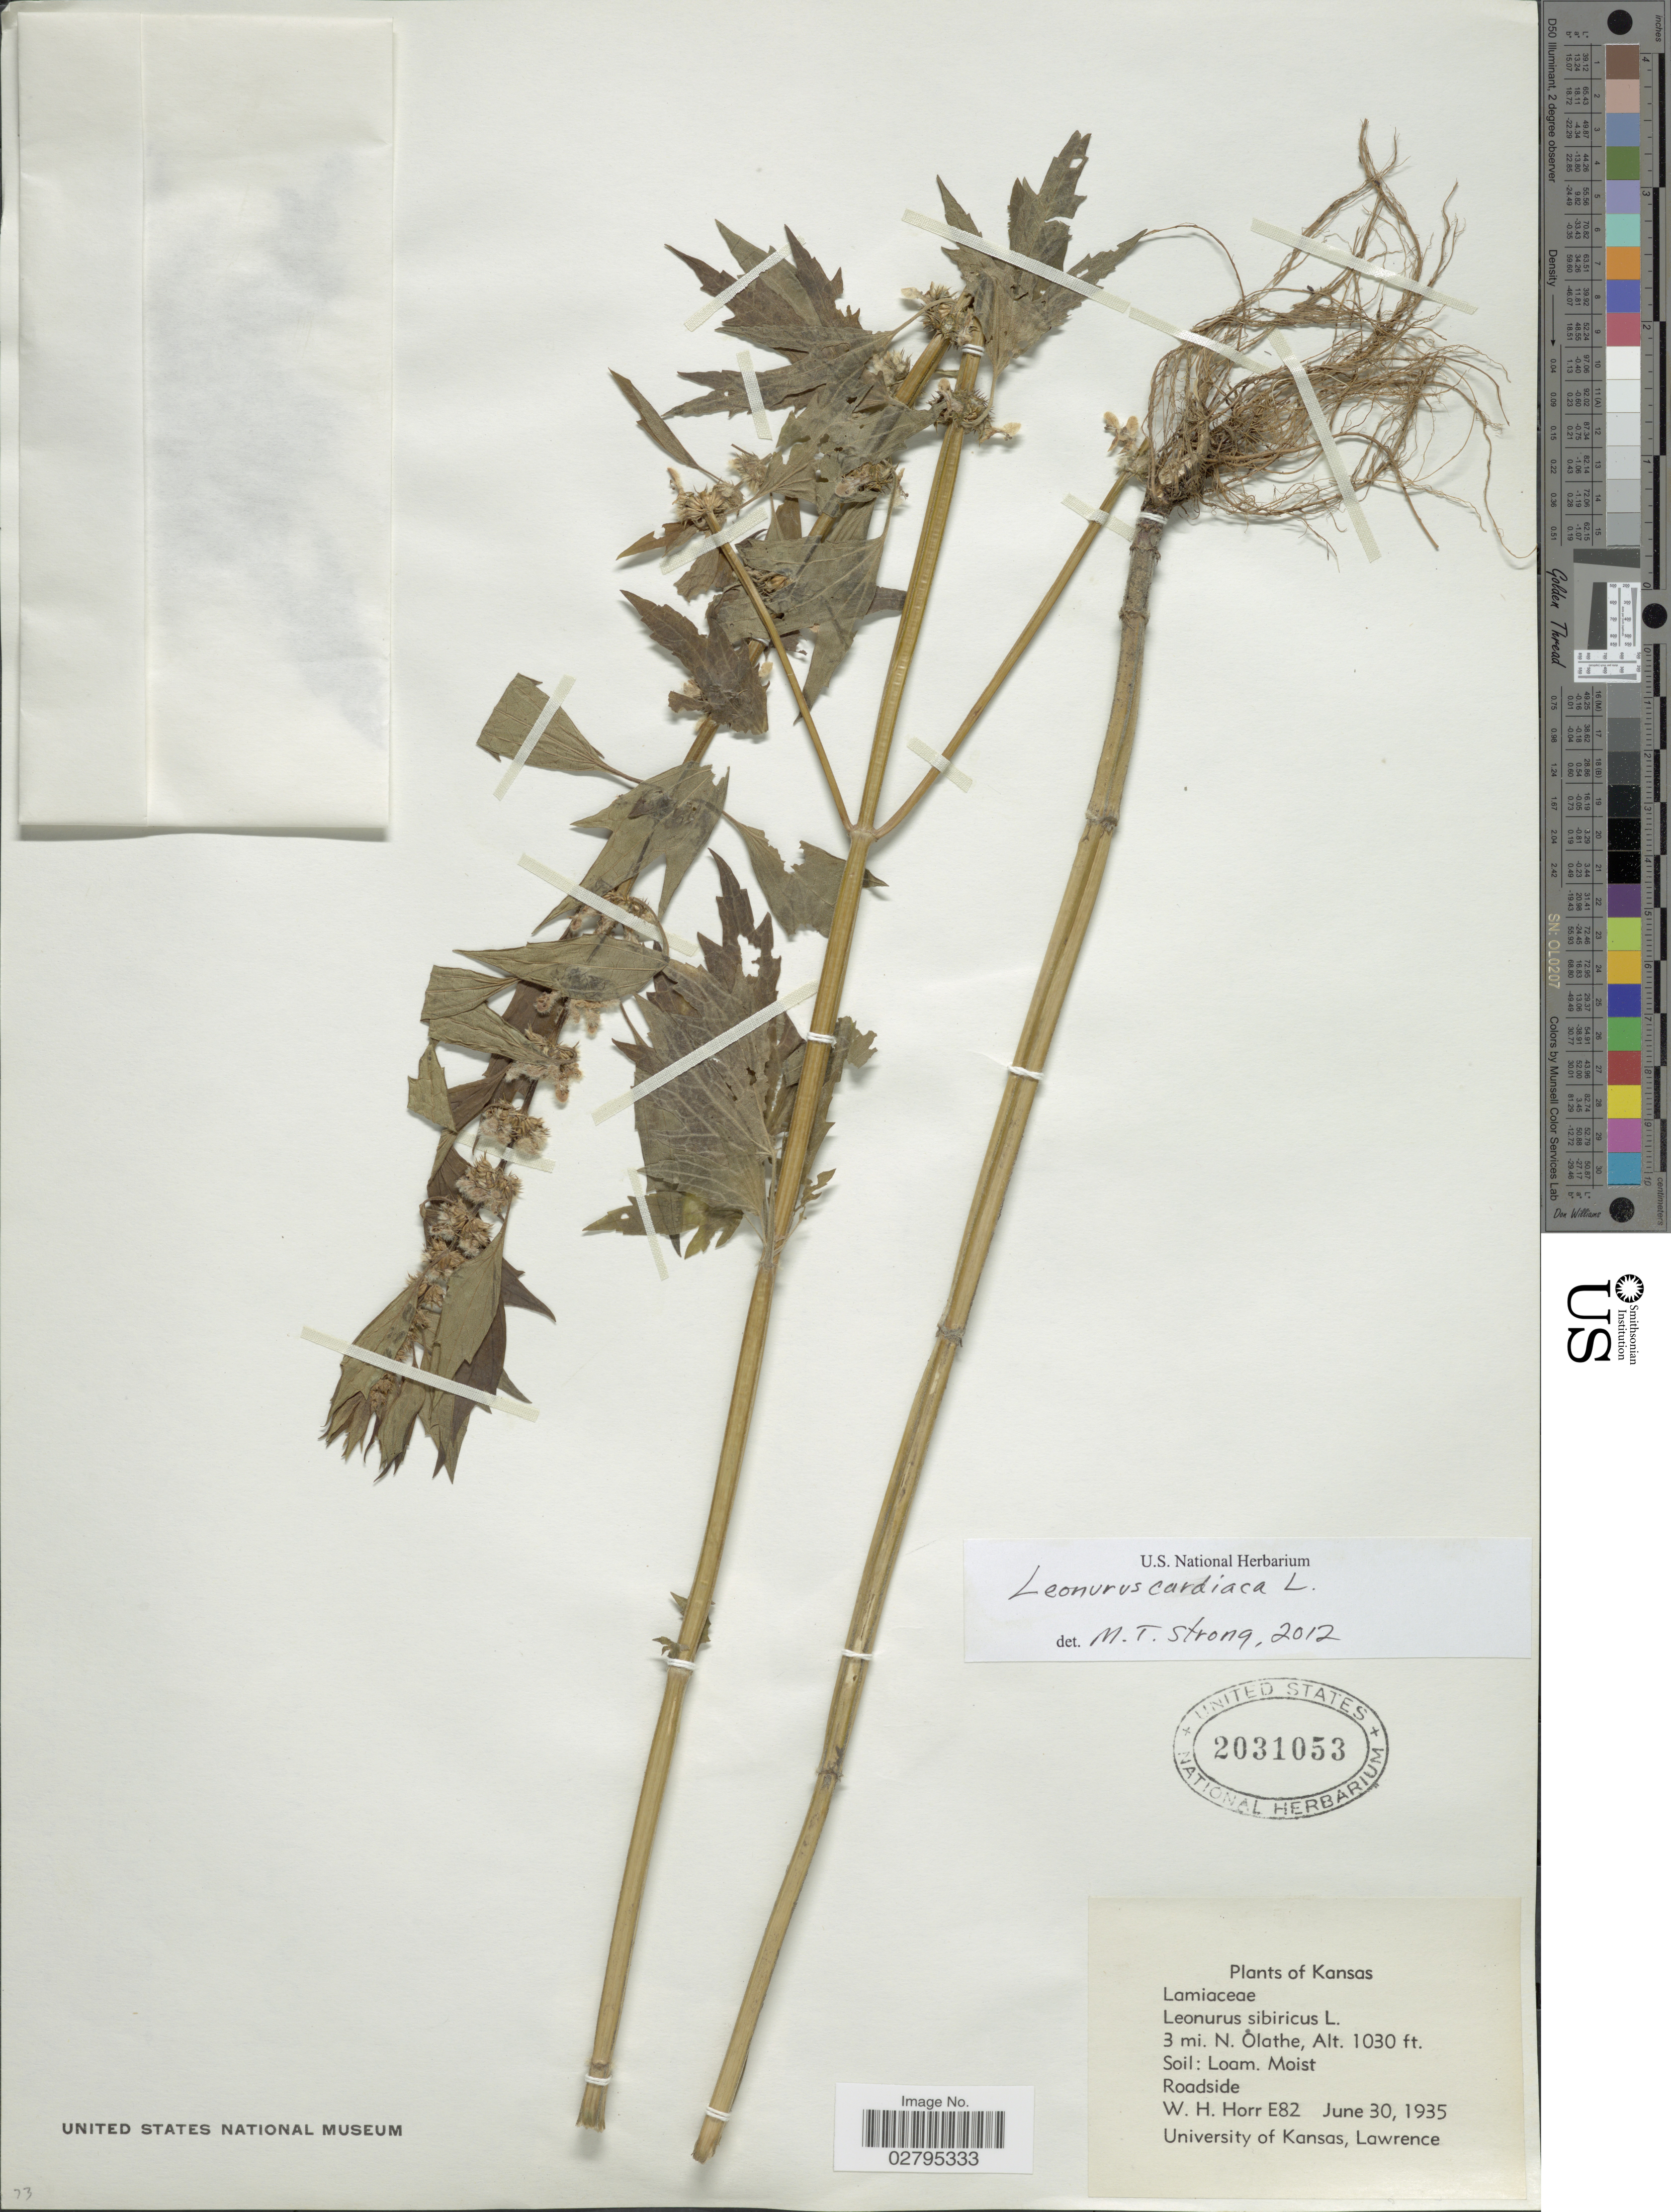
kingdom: Plantae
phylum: Tracheophyta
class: Magnoliopsida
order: Lamiales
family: Lamiaceae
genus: Leonurus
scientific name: Leonurus cardiaca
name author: L.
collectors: W. H. Horr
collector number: E82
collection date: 1935-06-30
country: United States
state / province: Kansas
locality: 3 mi. N. Olathe.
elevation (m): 314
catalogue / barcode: US 2031053